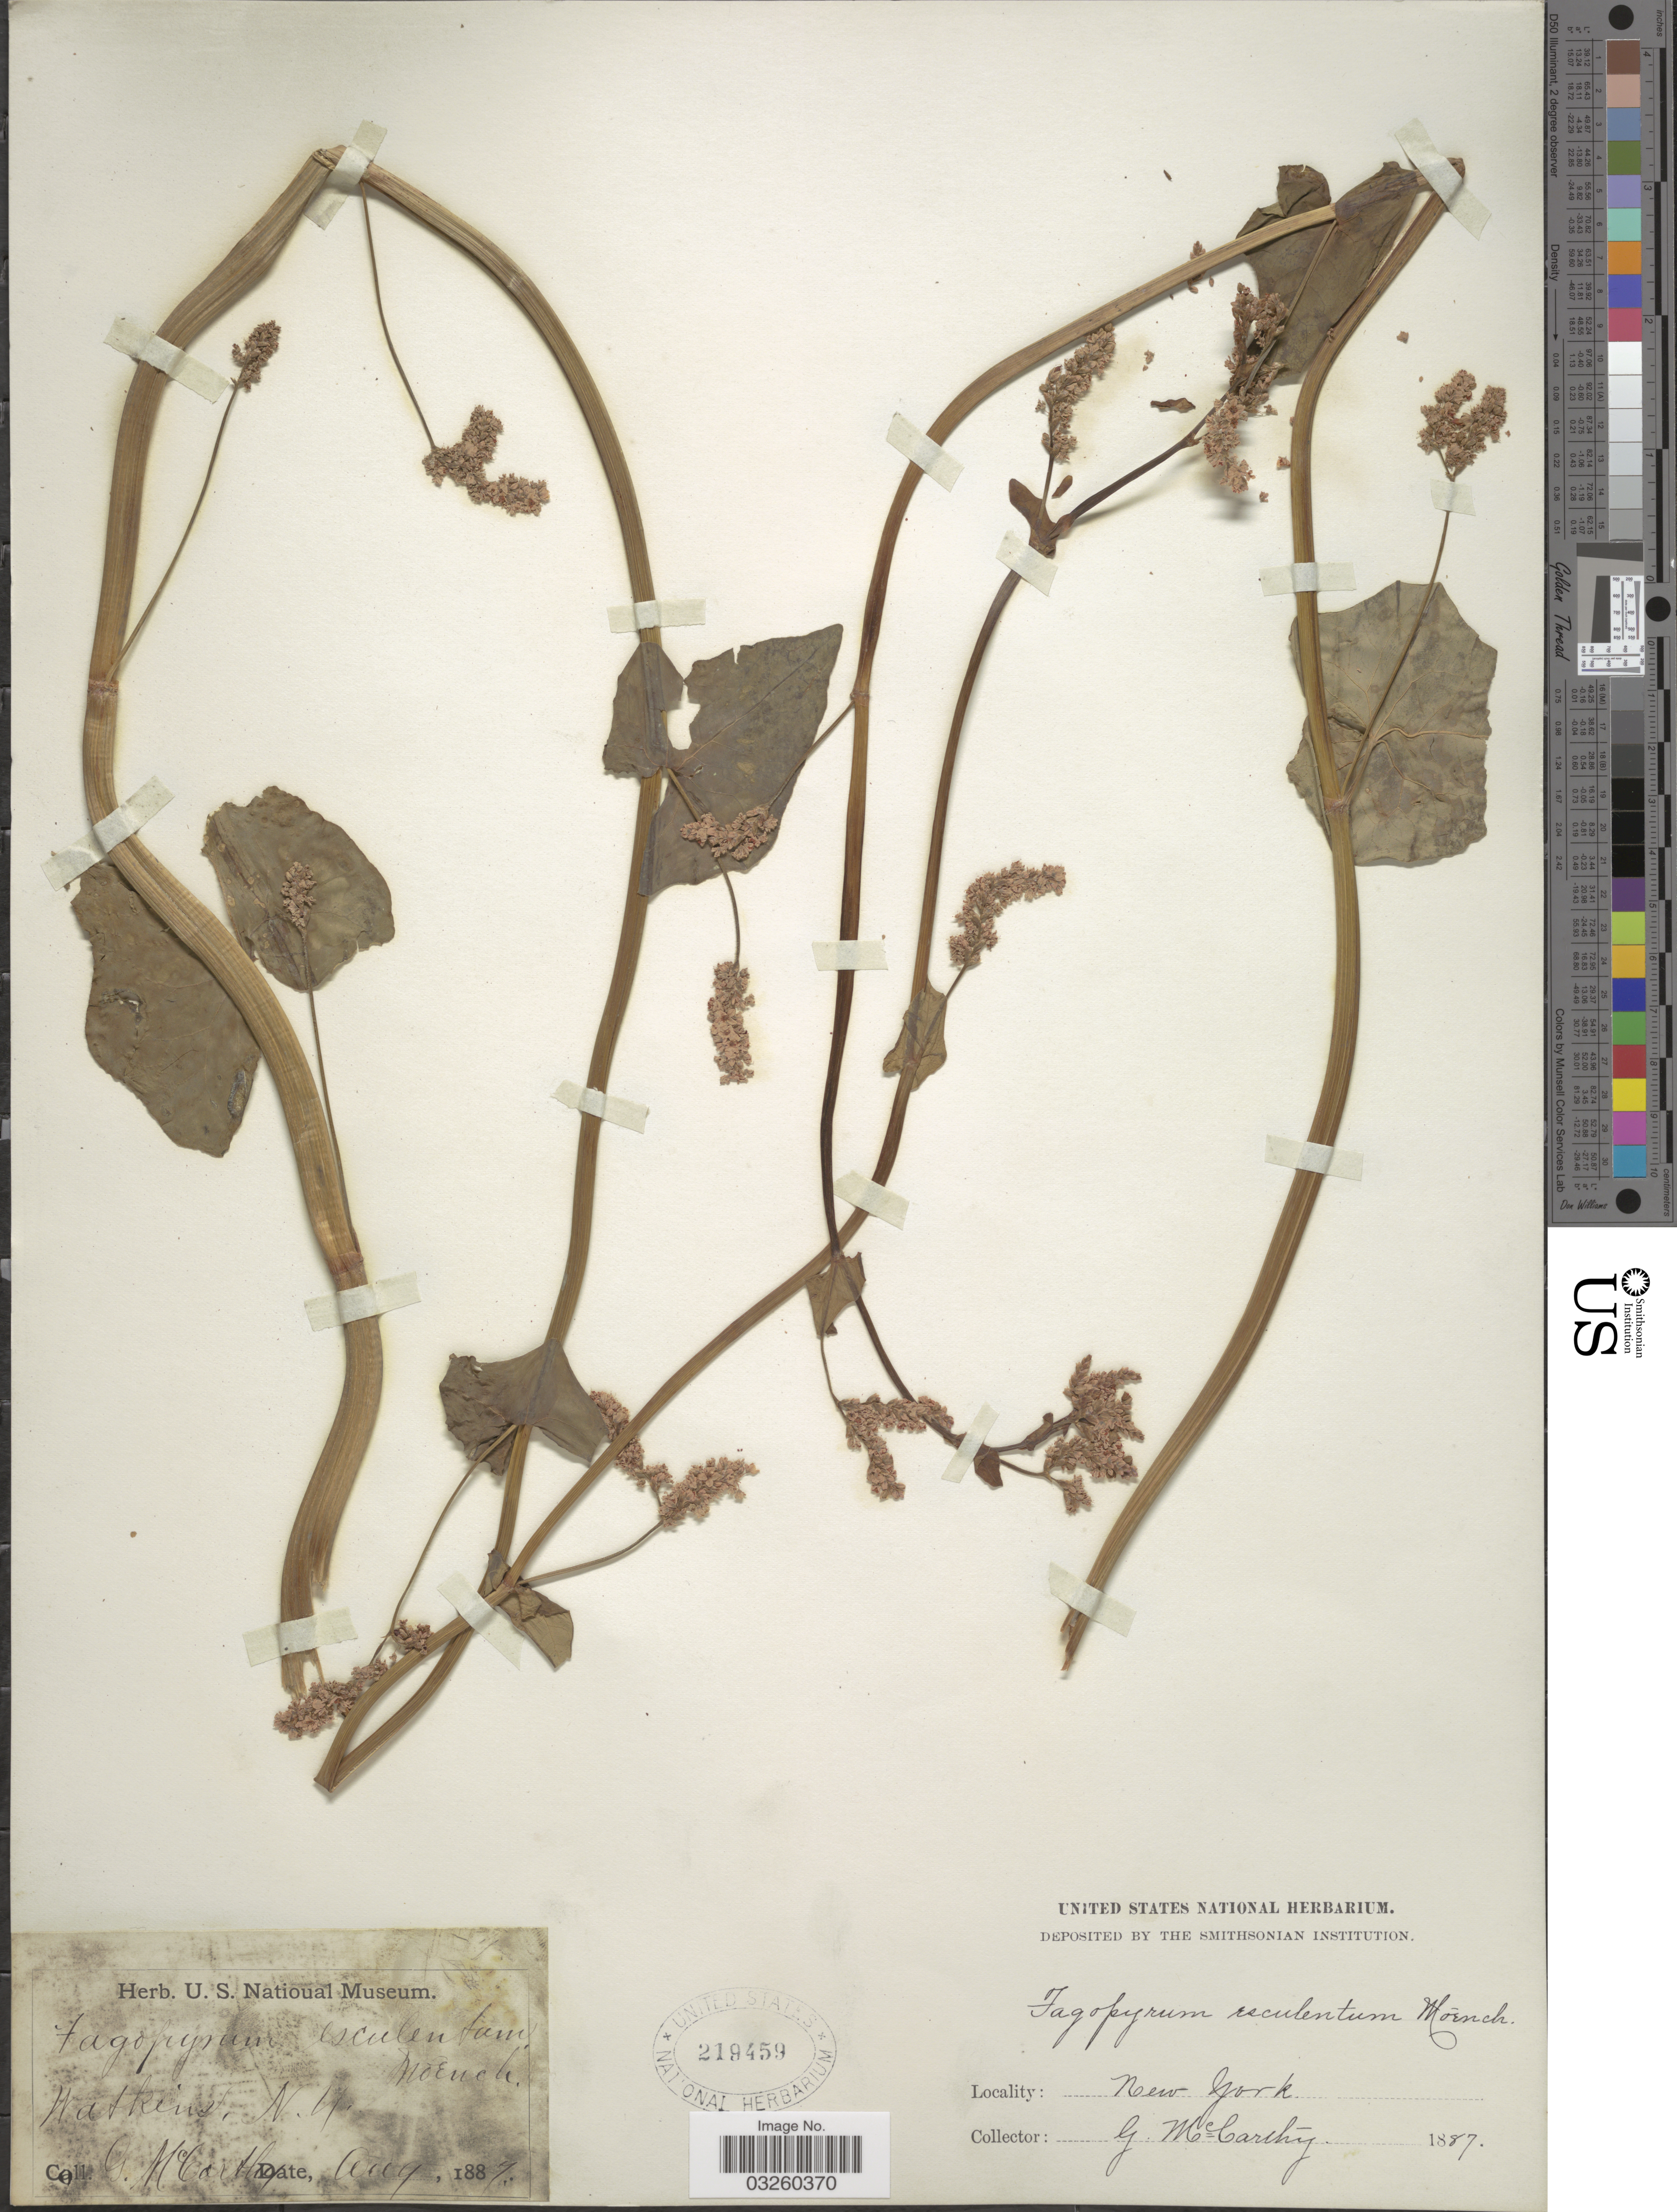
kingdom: Plantae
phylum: Tracheophyta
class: Magnoliopsida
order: Caryophyllales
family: Polygonaceae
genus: Fagopyrum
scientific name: Fagopyrum esculentum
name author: Moench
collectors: G. McCarthy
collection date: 1887-08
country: United States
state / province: New York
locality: Watkins.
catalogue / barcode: US 219459